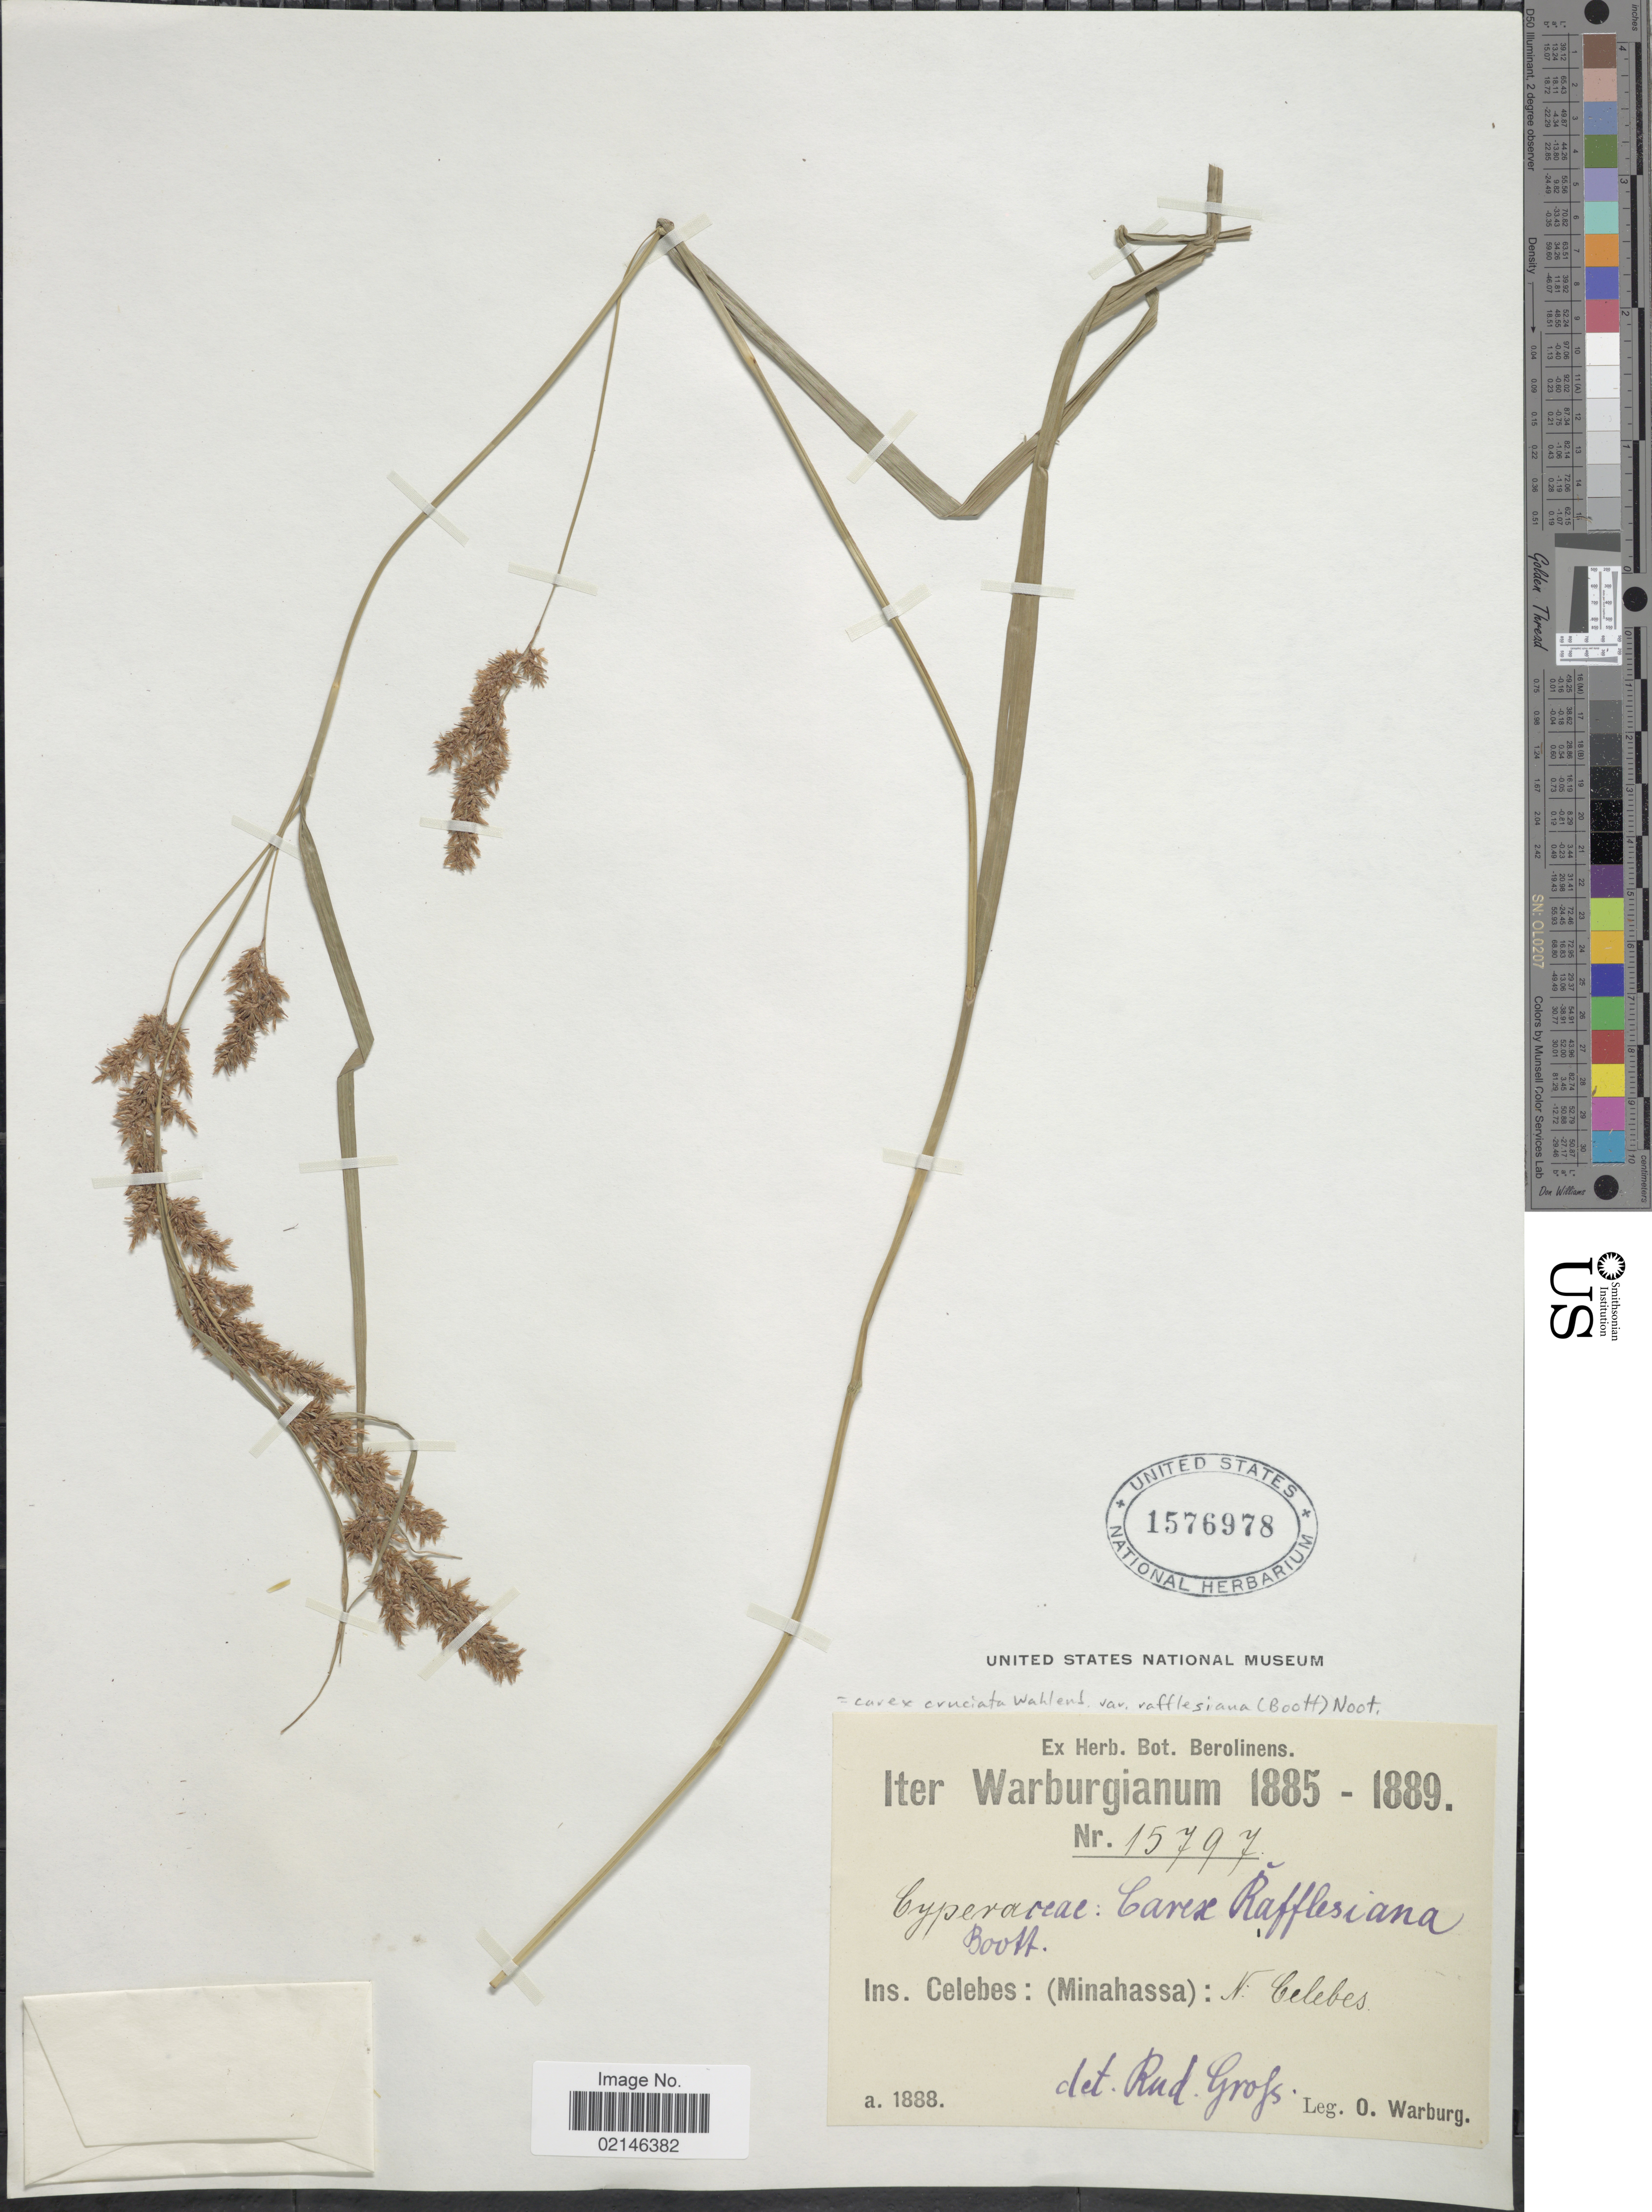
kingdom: Plantae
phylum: Tracheophyta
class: Liliopsida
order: Poales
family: Cyperaceae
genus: Carex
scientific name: Carex rafflesiana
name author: Boott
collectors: O. Warburg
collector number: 15797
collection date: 1885/1889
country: Indonesia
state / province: Sulawesi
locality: Ins. Celebes: (Minahassa): N: Celebes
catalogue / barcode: US 1576978